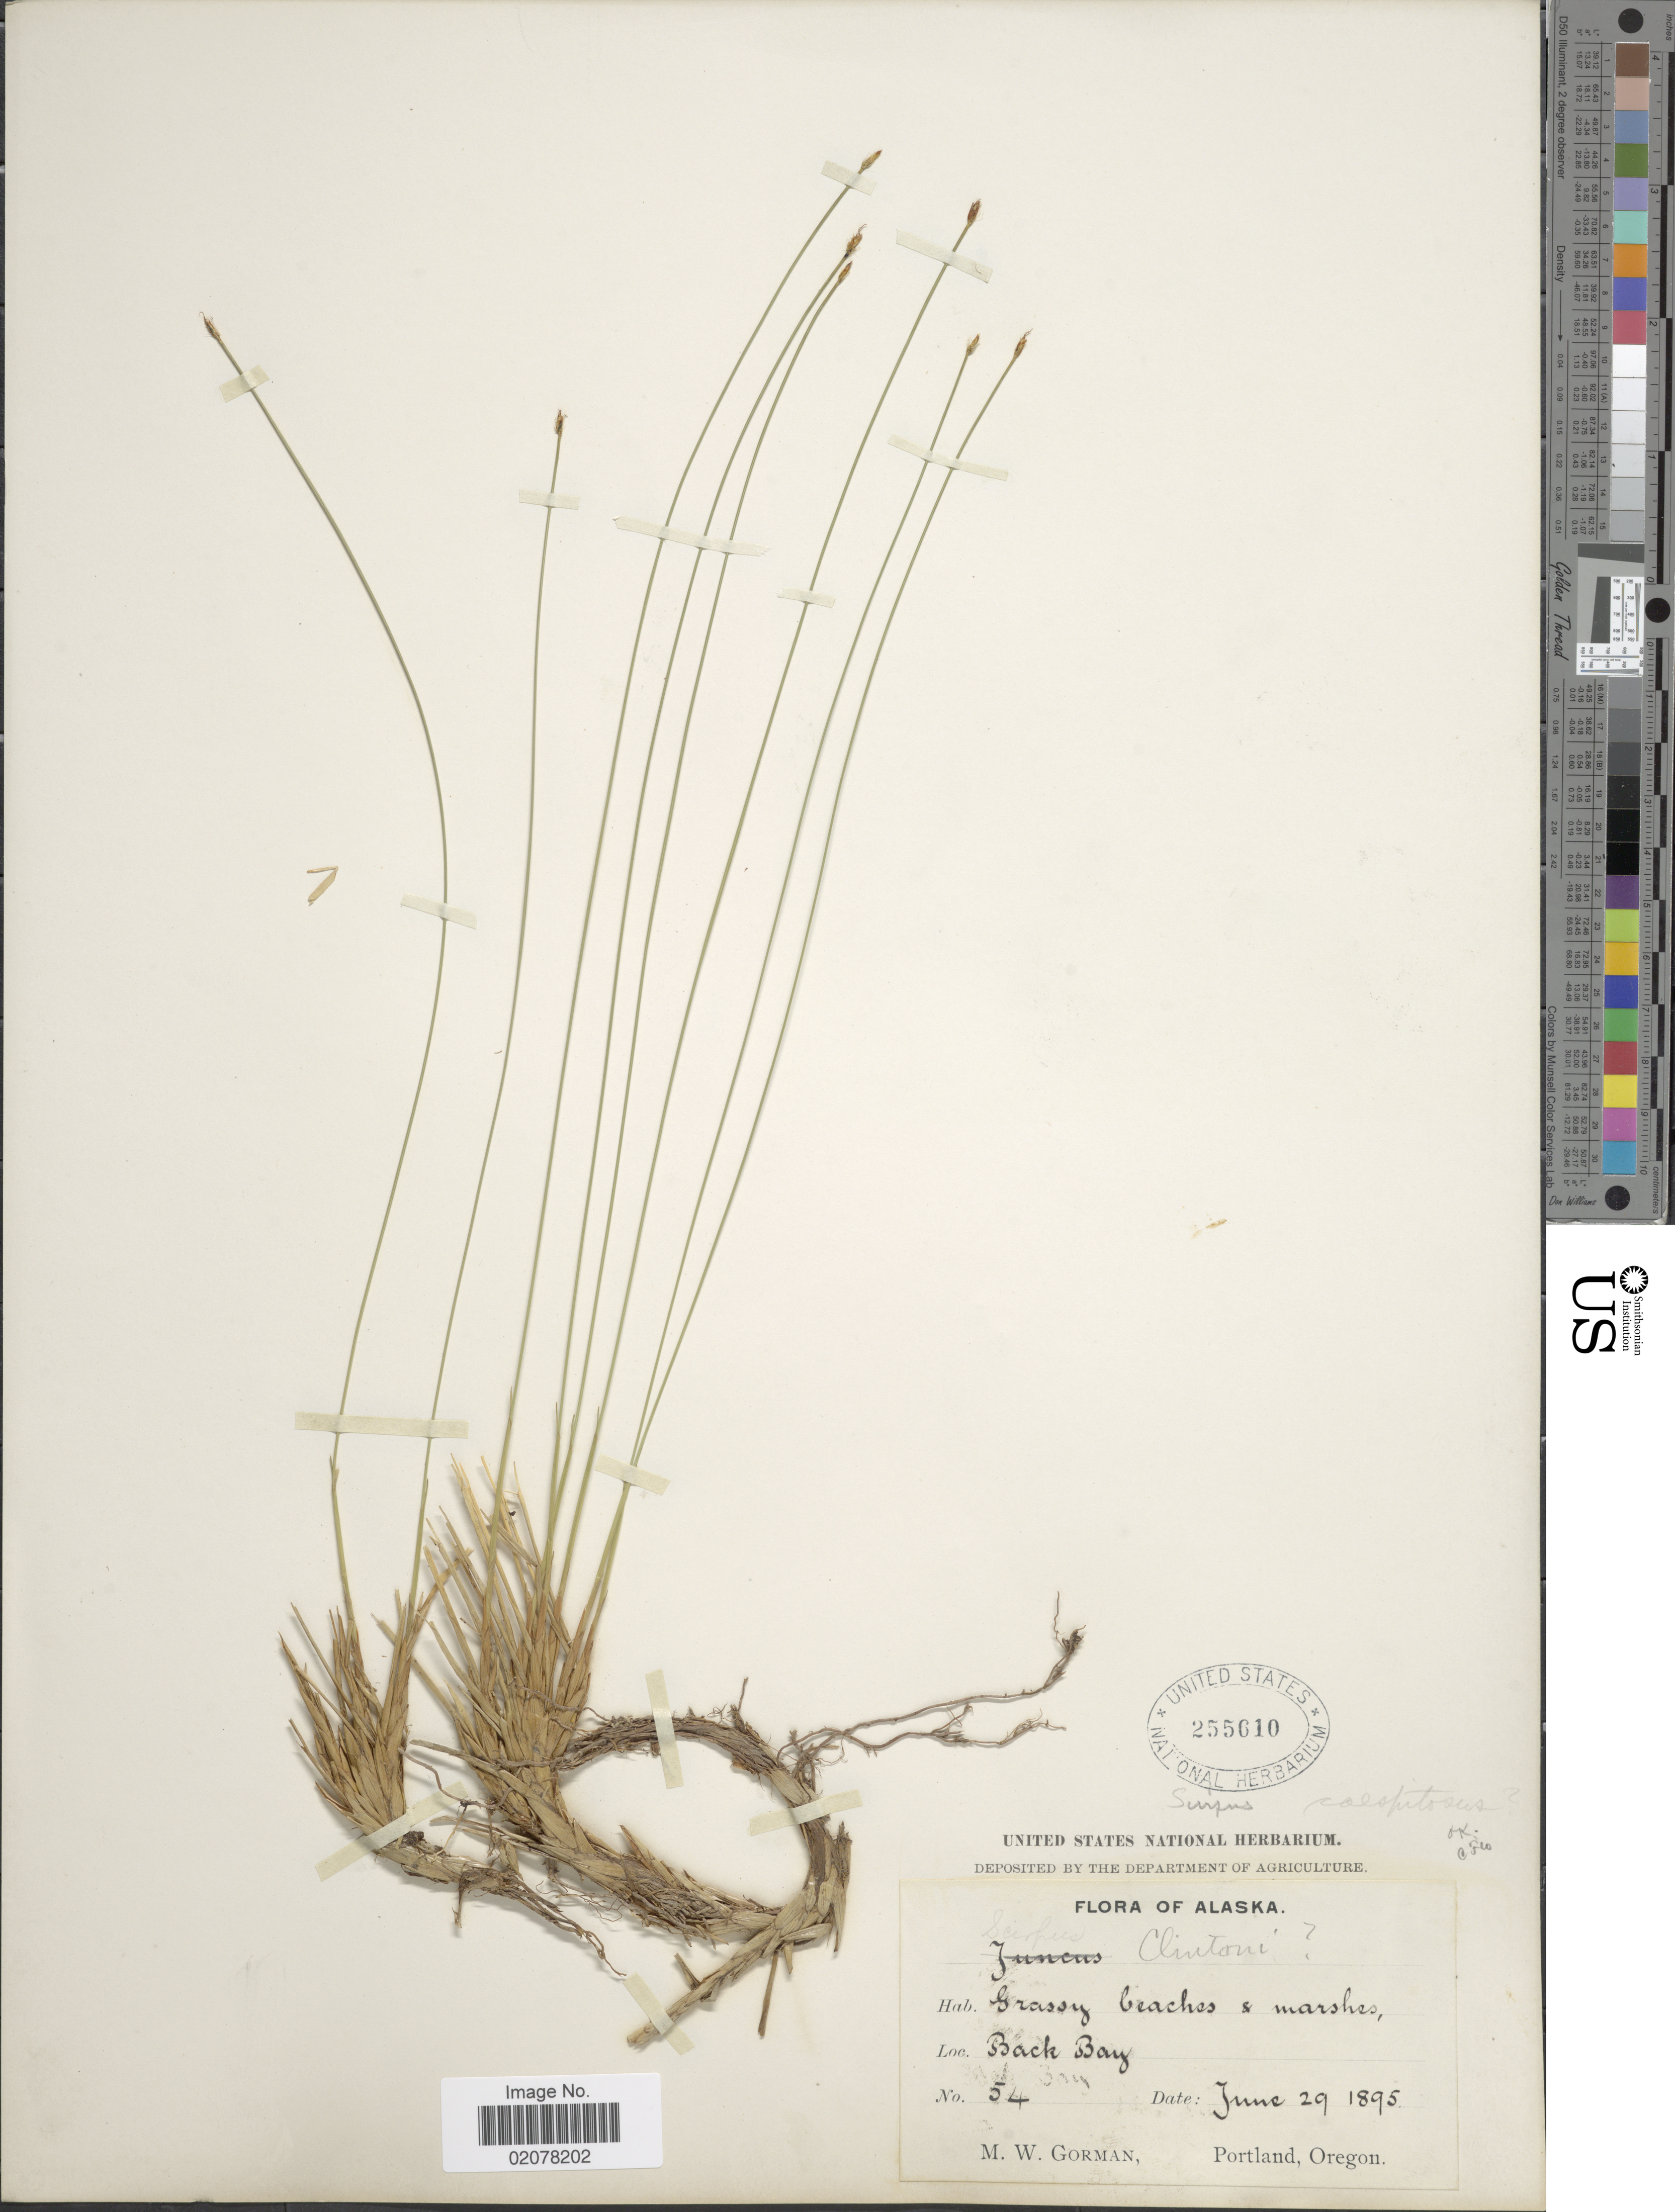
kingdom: Plantae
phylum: Tracheophyta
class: Liliopsida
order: Poales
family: Cyperaceae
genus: Trichophorum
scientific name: Trichophorum cespitosum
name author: (L.) Hartm.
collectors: M. W. Gorman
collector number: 54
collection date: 1895-06-29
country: United States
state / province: Alaska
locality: Back Bay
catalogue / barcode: US 255610